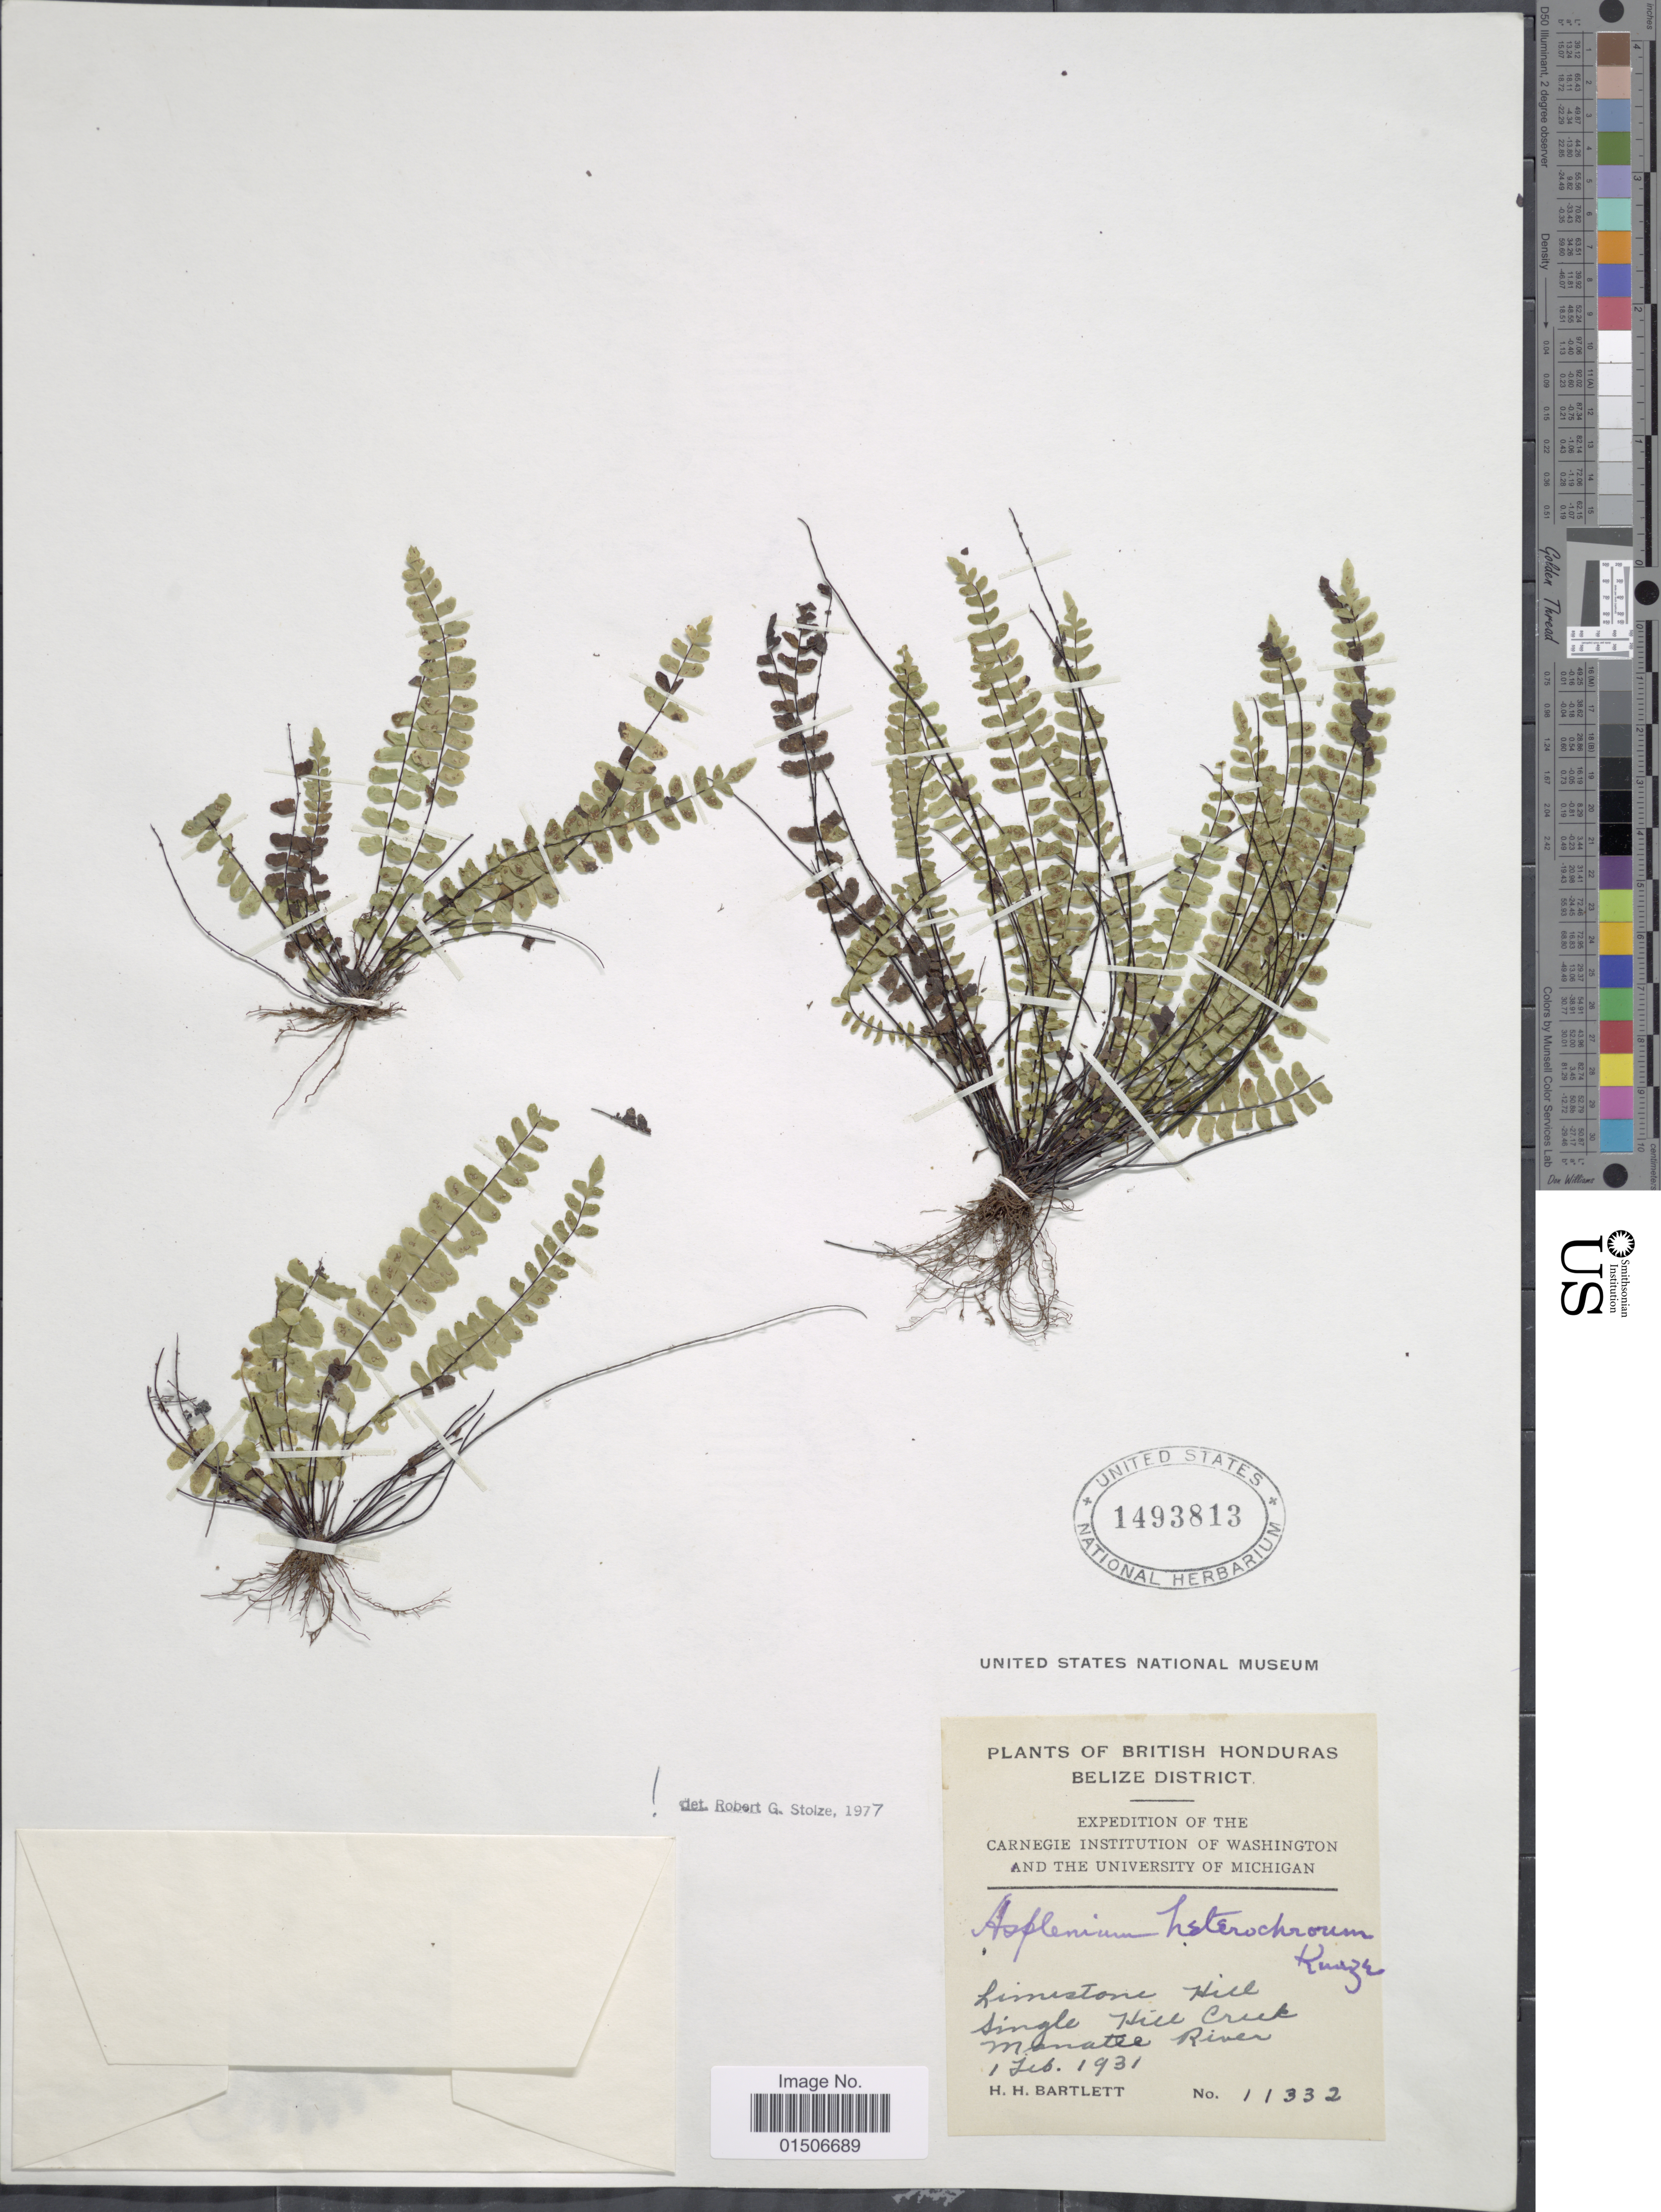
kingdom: Plantae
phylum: Tracheophyta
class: Polypodiopsida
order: Polypodiales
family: Aspleniaceae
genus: Asplenium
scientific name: Asplenium heterochroum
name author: Kunze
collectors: H. H. Bartlett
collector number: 11332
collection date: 1931-02-01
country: Belize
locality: British Honduras Belize District, Limestone Hills single Hill Creek Manatec River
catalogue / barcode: US 1493813